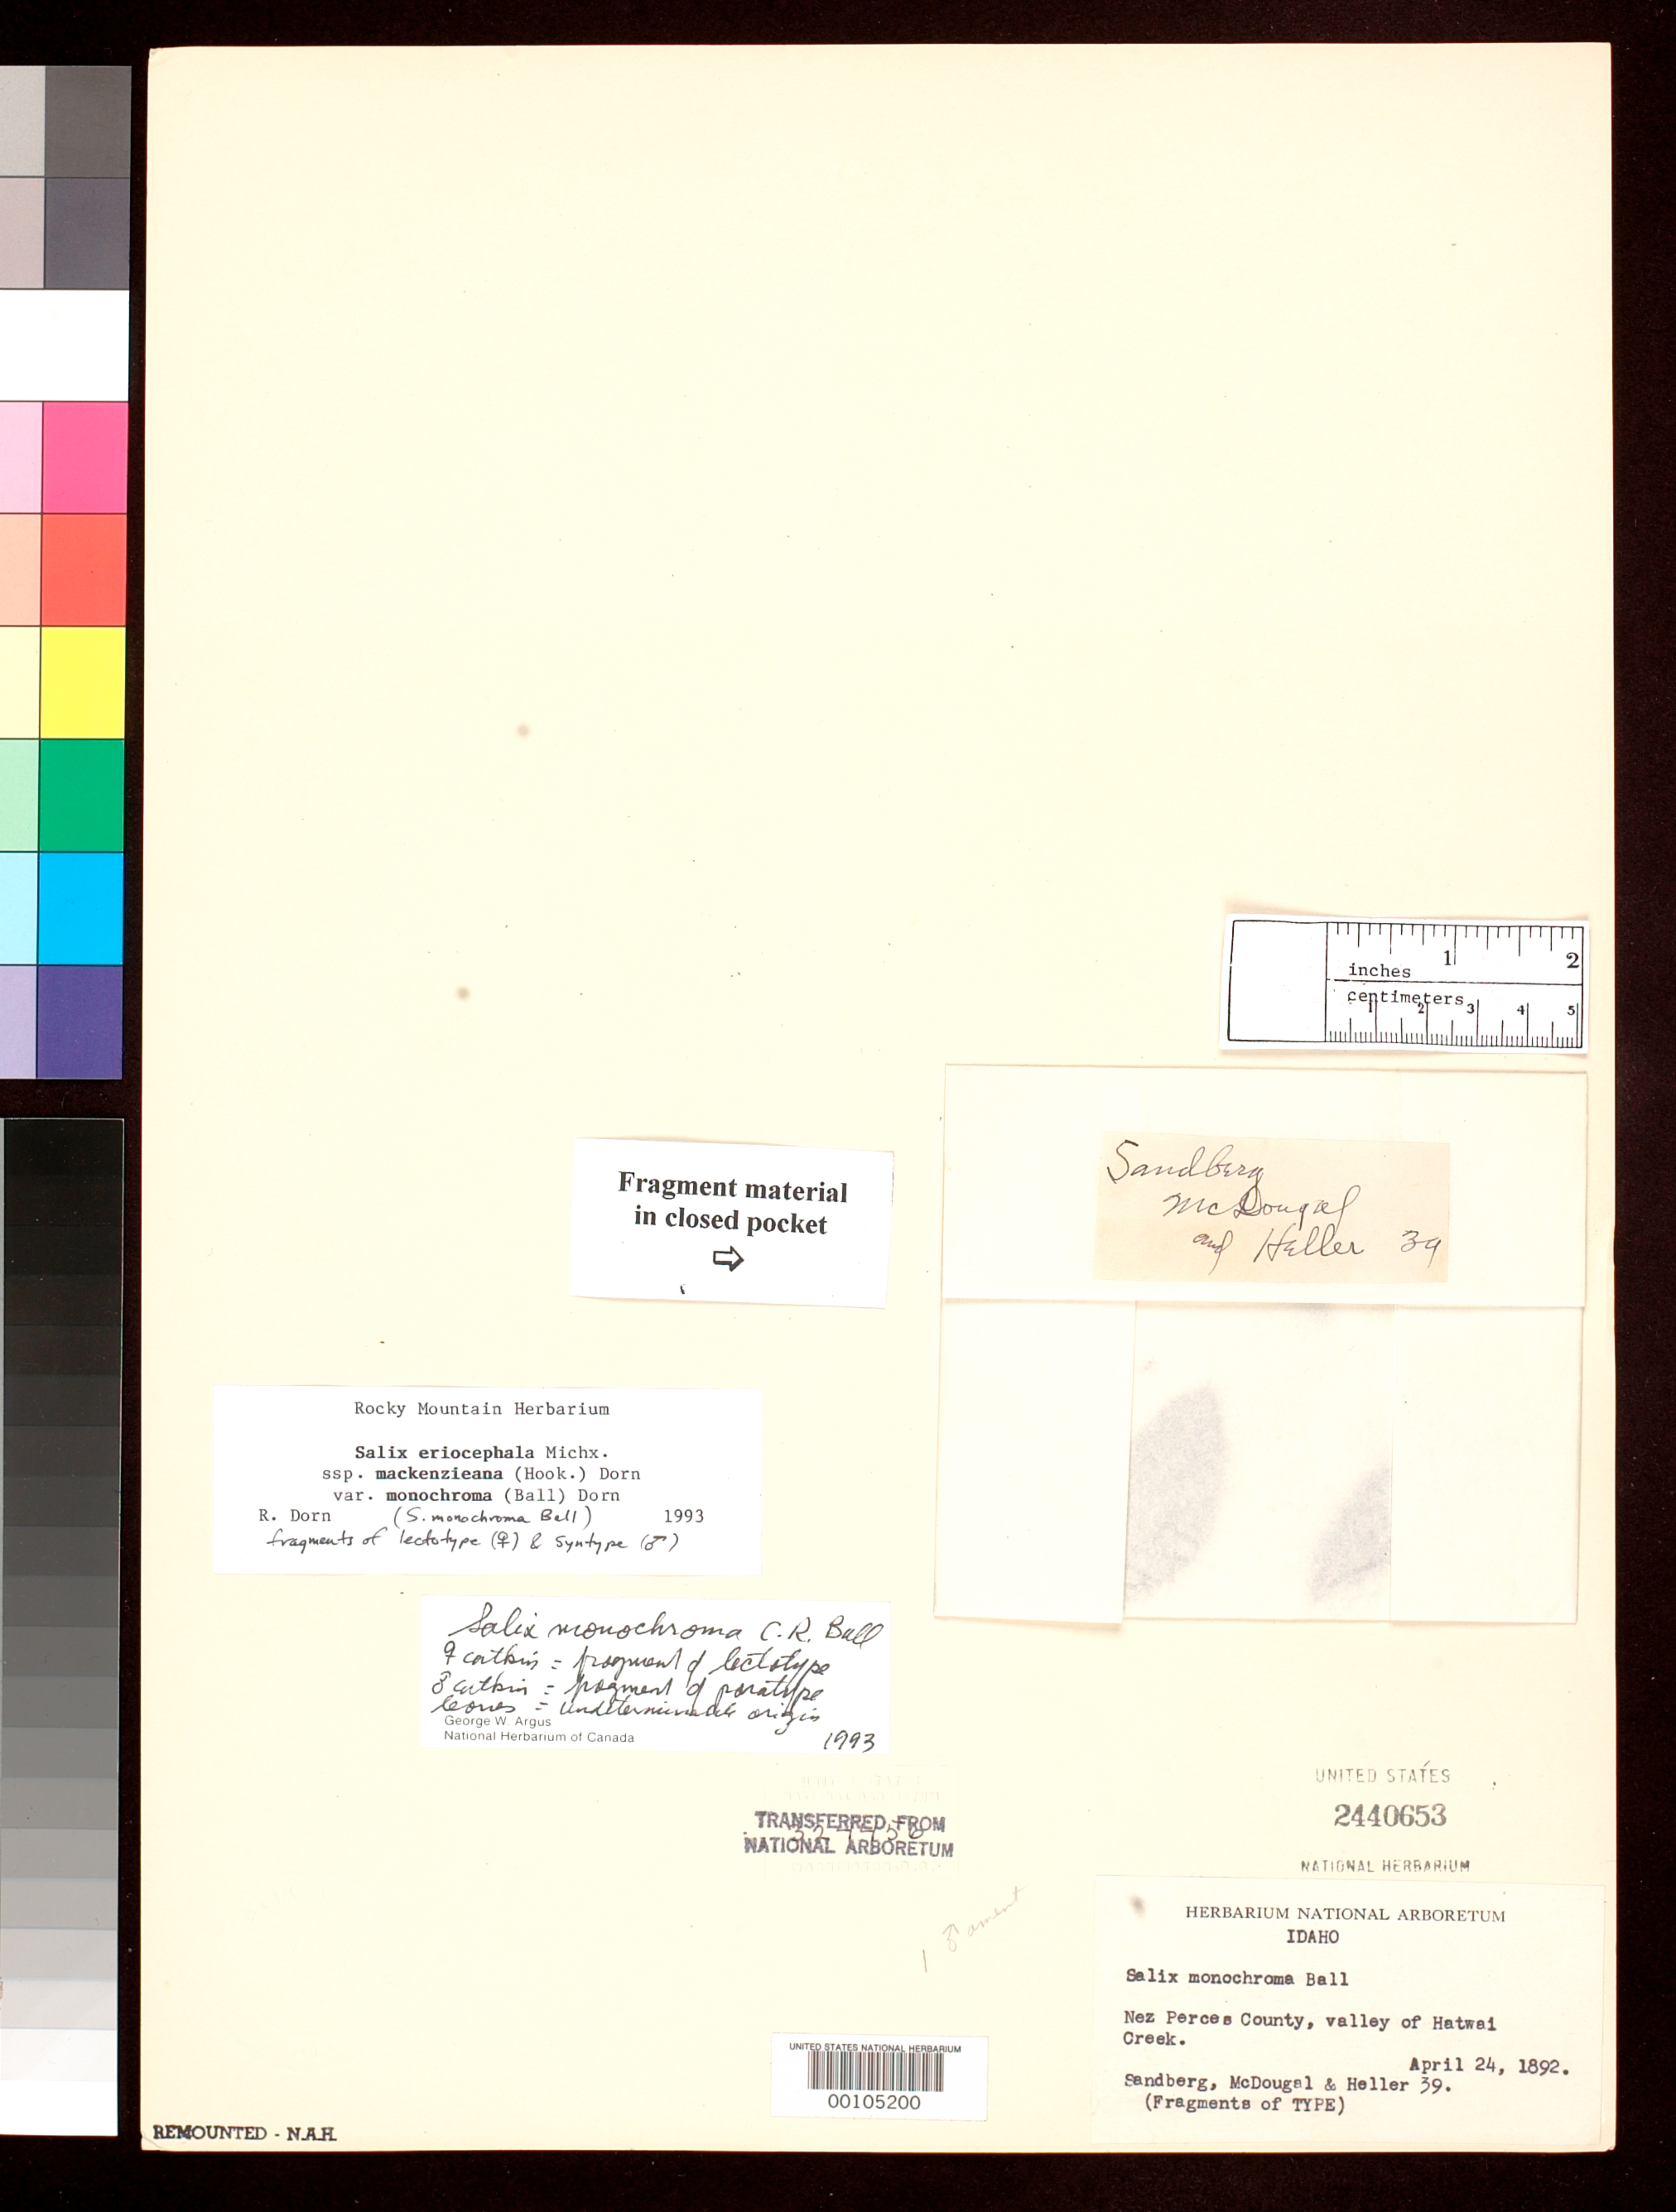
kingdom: Plantae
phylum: Tracheophyta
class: Magnoliopsida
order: Malpighiales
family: Salicaceae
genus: Salix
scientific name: Salix monochroma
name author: C.R. Ball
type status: Isolectotype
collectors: J. H. Sandberg, D. T. MacDougal & A. A. Heller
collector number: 39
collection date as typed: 24 Apr 1892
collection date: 1892-04-24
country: United States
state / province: Idaho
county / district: Nez Perce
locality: Valley of Hatwai Creek.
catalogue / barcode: US 2440653